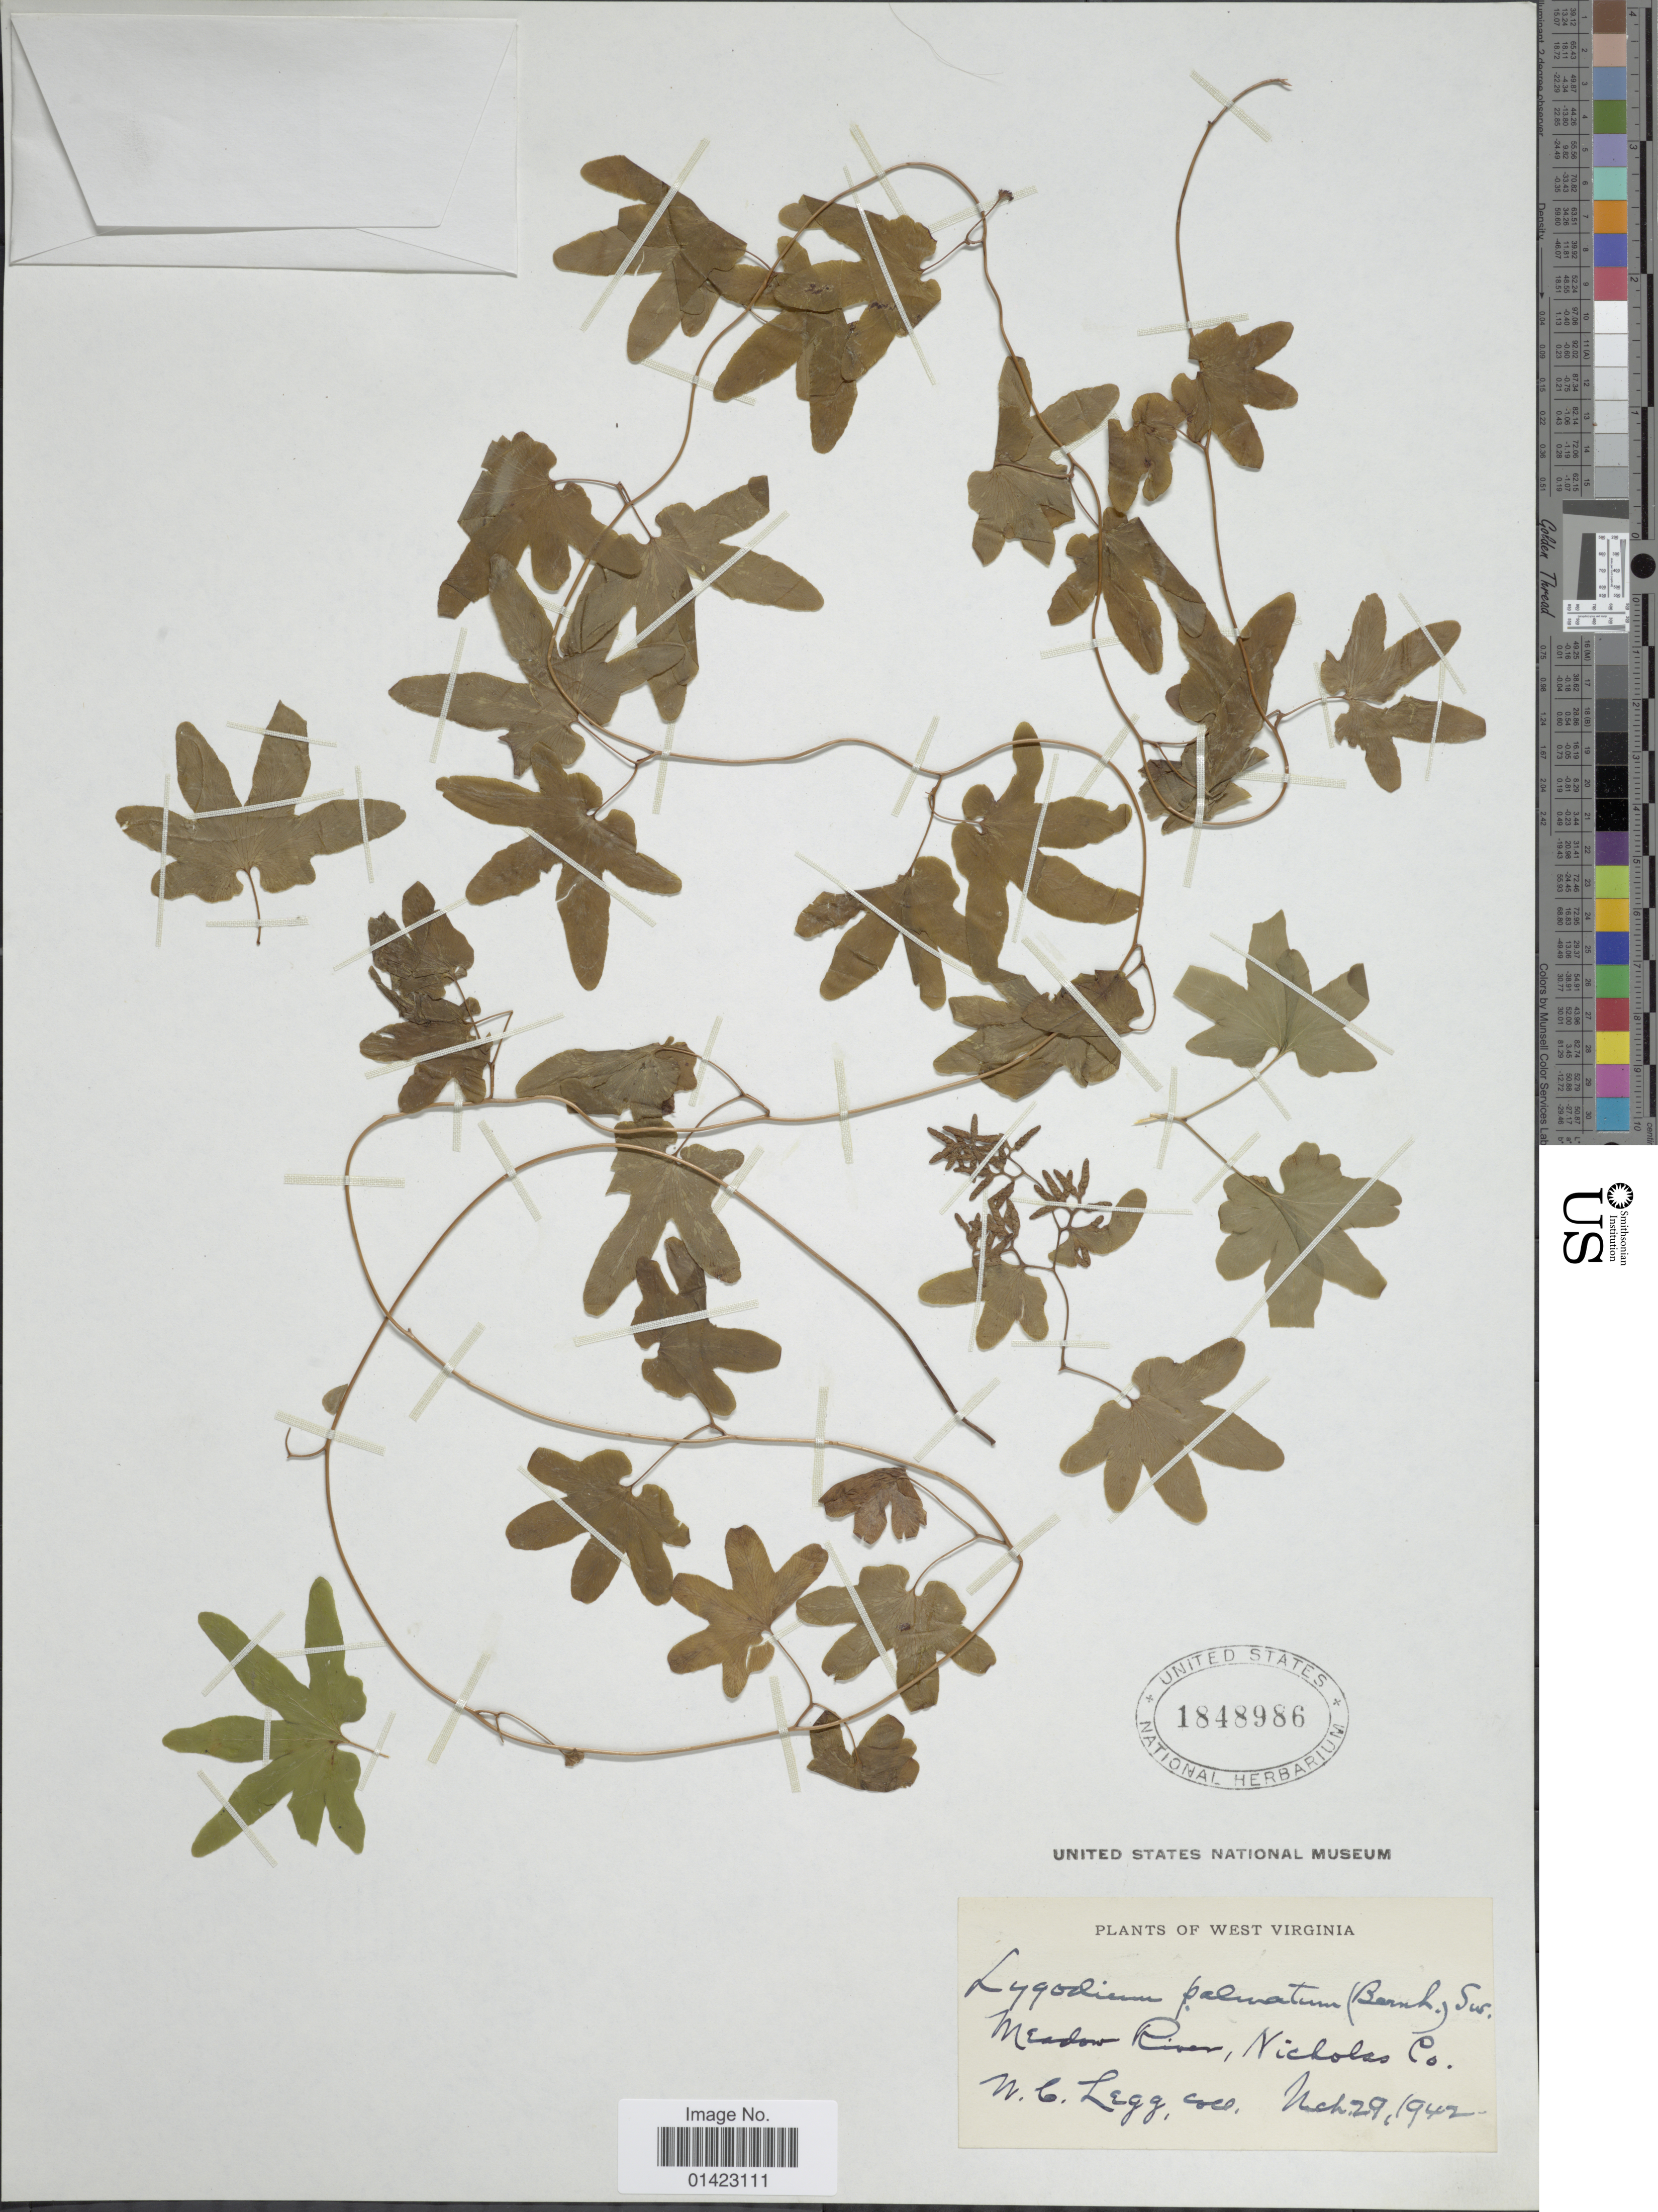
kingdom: Plantae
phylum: Tracheophyta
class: Polypodiopsida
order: Schizaeales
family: Lygodiaceae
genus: Lygodium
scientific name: Lygodium palmatum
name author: (Bernh.) Sw.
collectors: W. Legg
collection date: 1942-03-29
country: United States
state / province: West Virginia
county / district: Nicholas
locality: West Virginia, Meadow River, Nicholas Co.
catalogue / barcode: US 1848986